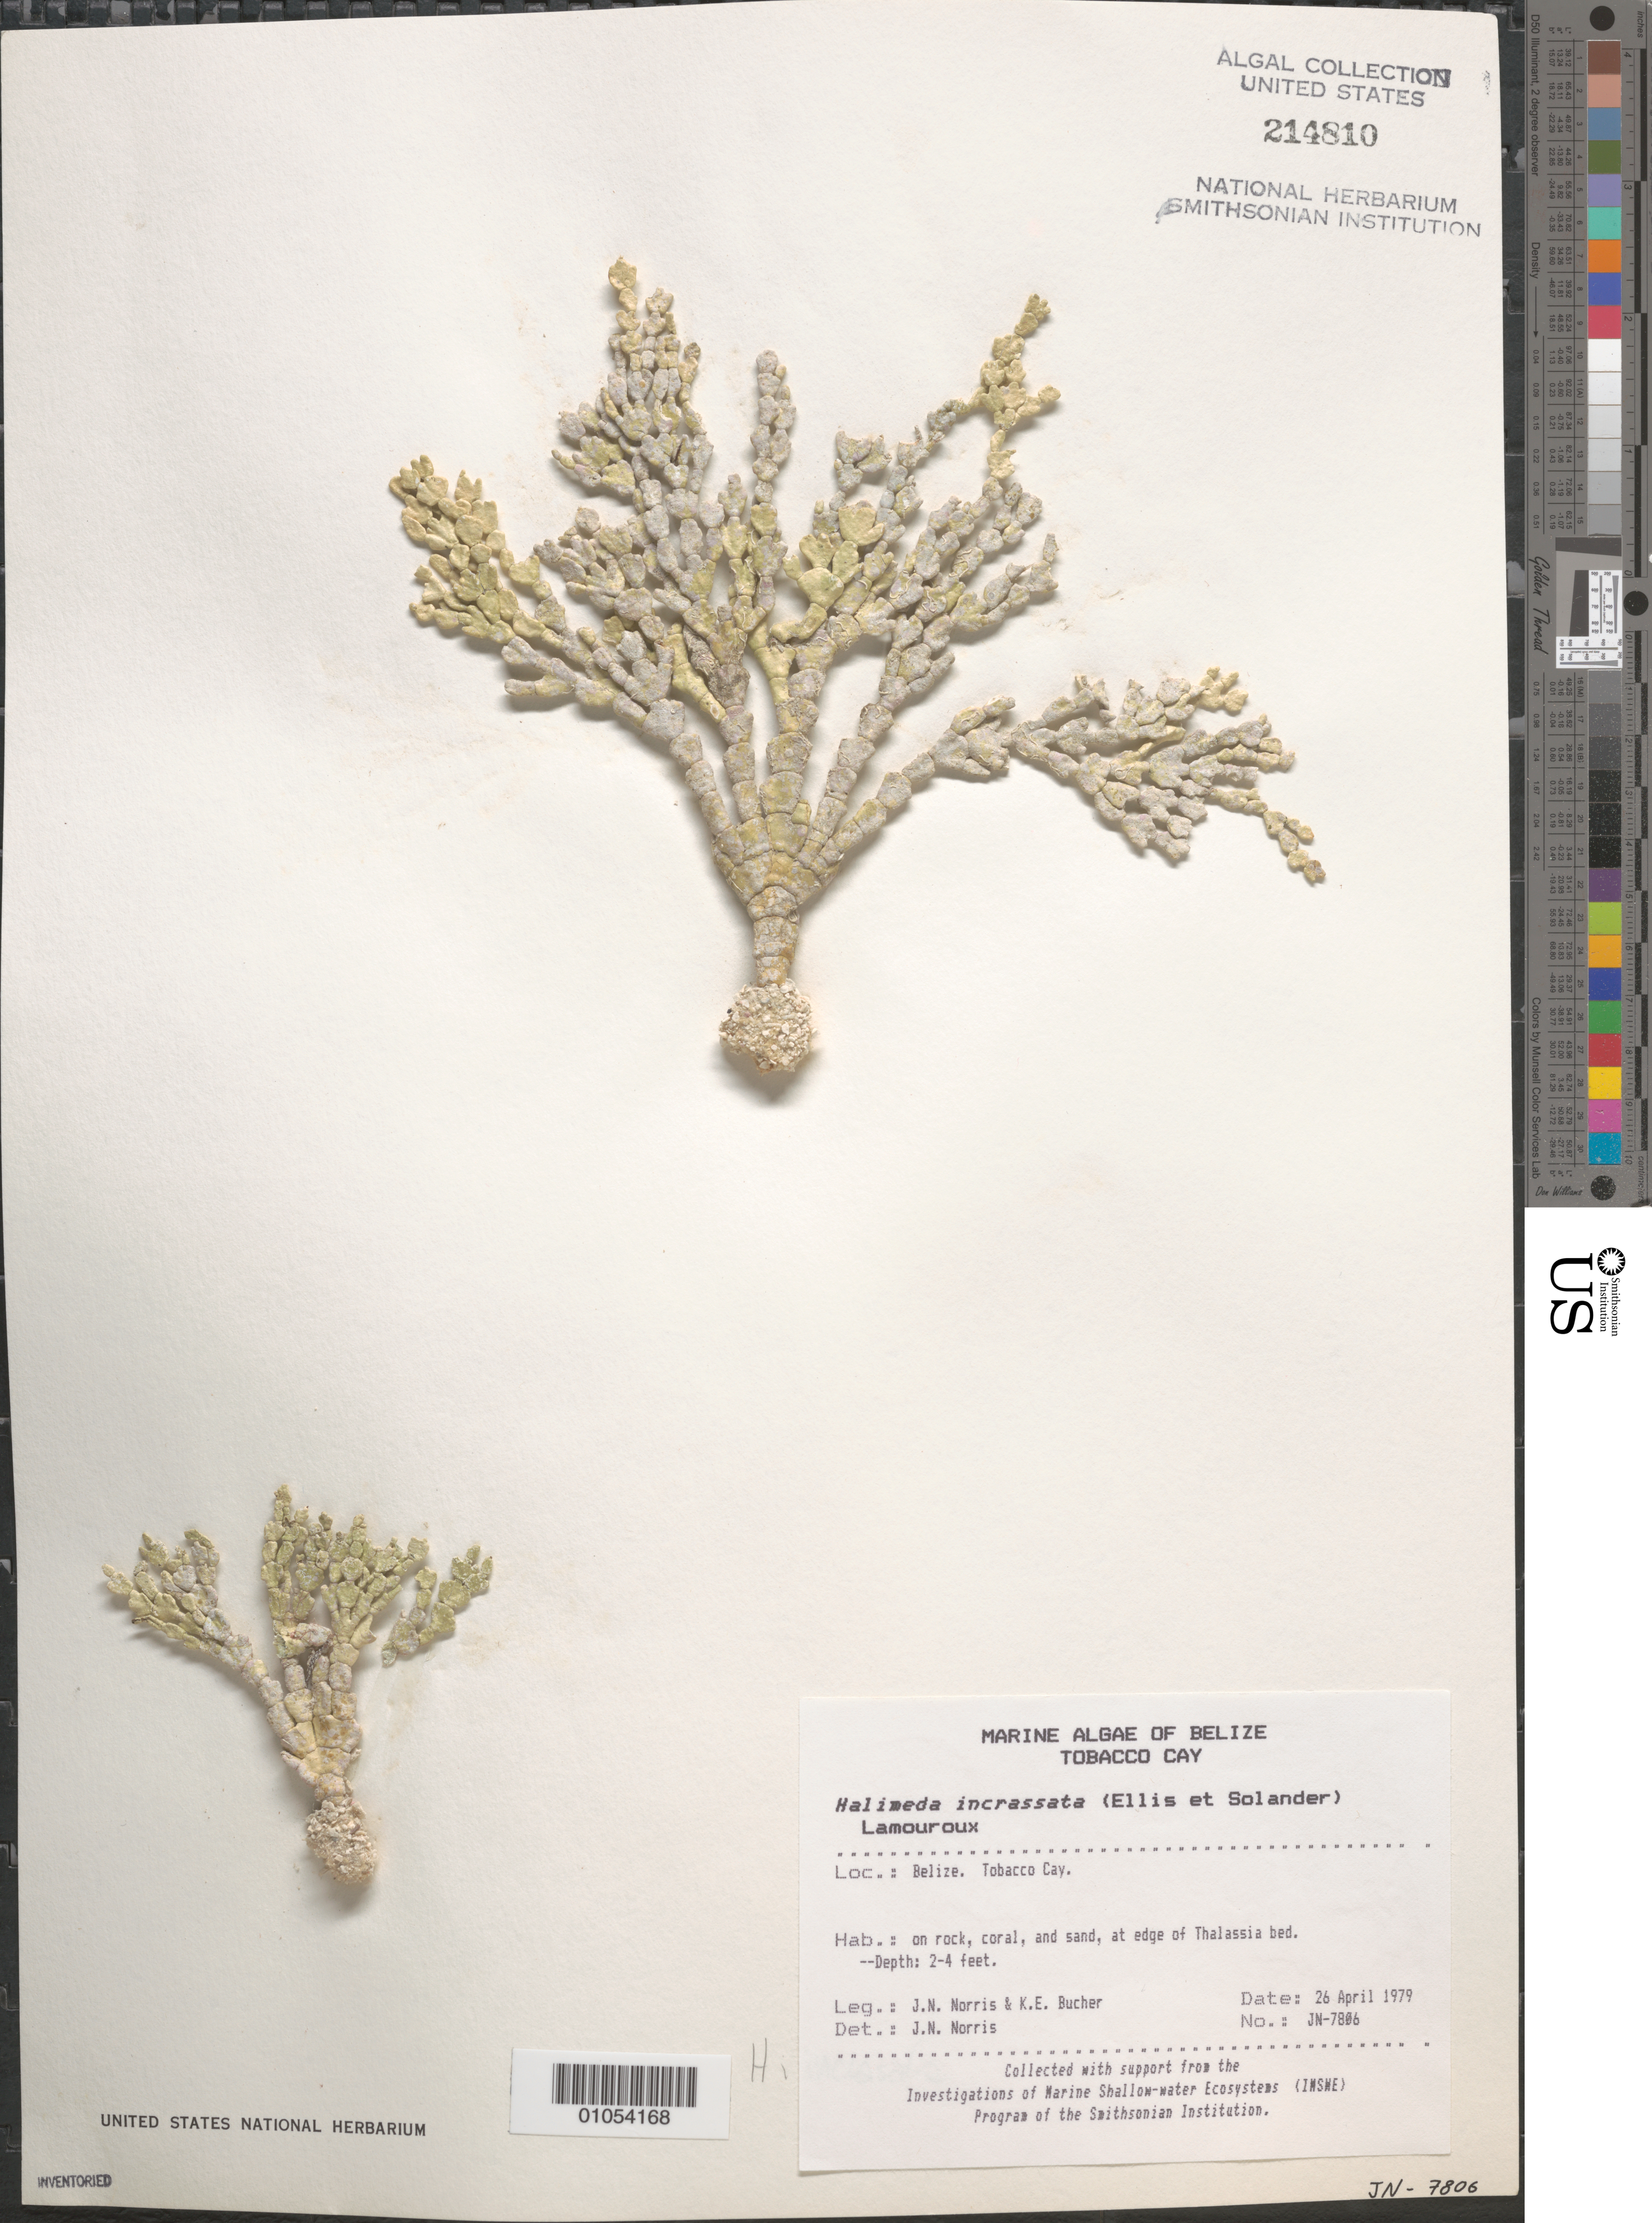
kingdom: Plantae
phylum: Chlorophyta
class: Ulvophyceae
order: Bryopsidales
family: Halimedaceae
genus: Halimeda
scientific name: Halimeda incrassata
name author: (J. Ellis) J.V.Lamouroux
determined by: Norris, James N.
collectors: J. N. Norris & K. E. Bucher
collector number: JN-7806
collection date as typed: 26 Apr 1979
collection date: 1979-04-26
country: Belize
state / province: Stann Creek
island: Tobacco Cay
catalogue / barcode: US 214810